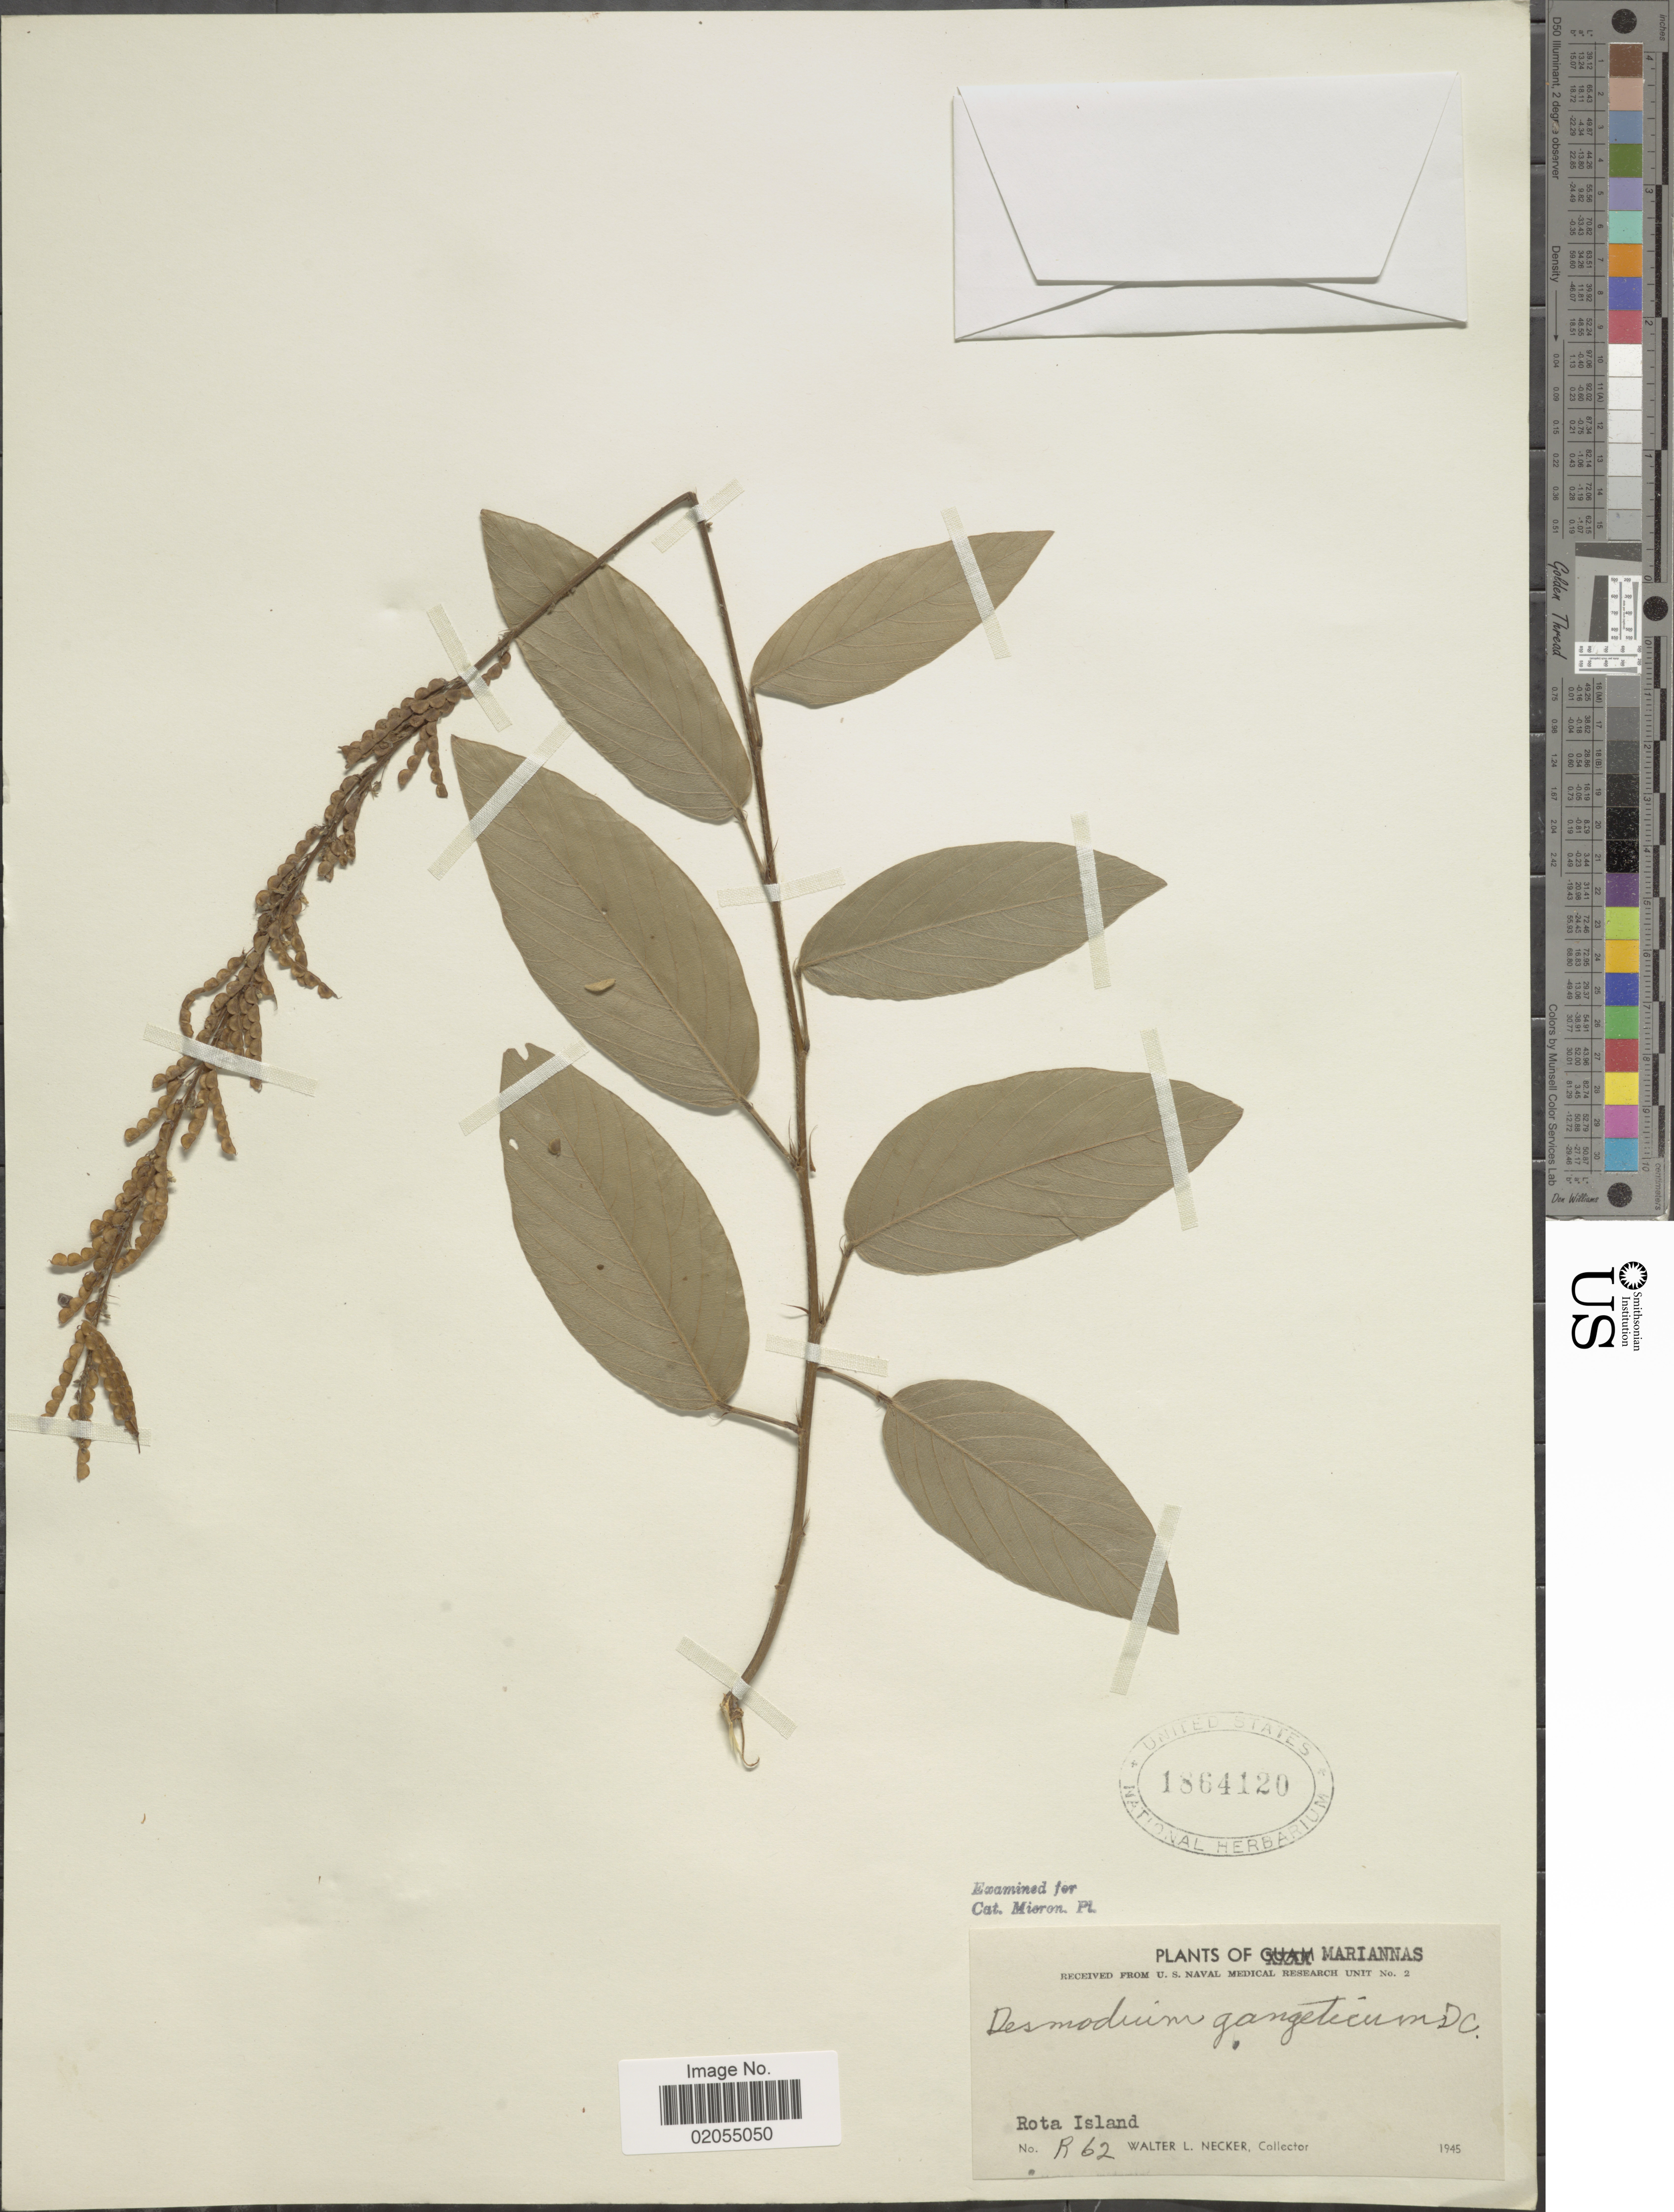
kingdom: Plantae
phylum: Tracheophyta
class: Magnoliopsida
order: Fabales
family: Fabaceae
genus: Pleurolobus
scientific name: Pleurolobus gangeticus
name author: (L.) J. St.-Hil. ex H. Ohashi & K. Ohashi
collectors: W. L. Necker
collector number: R62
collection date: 1945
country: Northern Mariana Islands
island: Rota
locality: Rota Island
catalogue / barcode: US 1864120